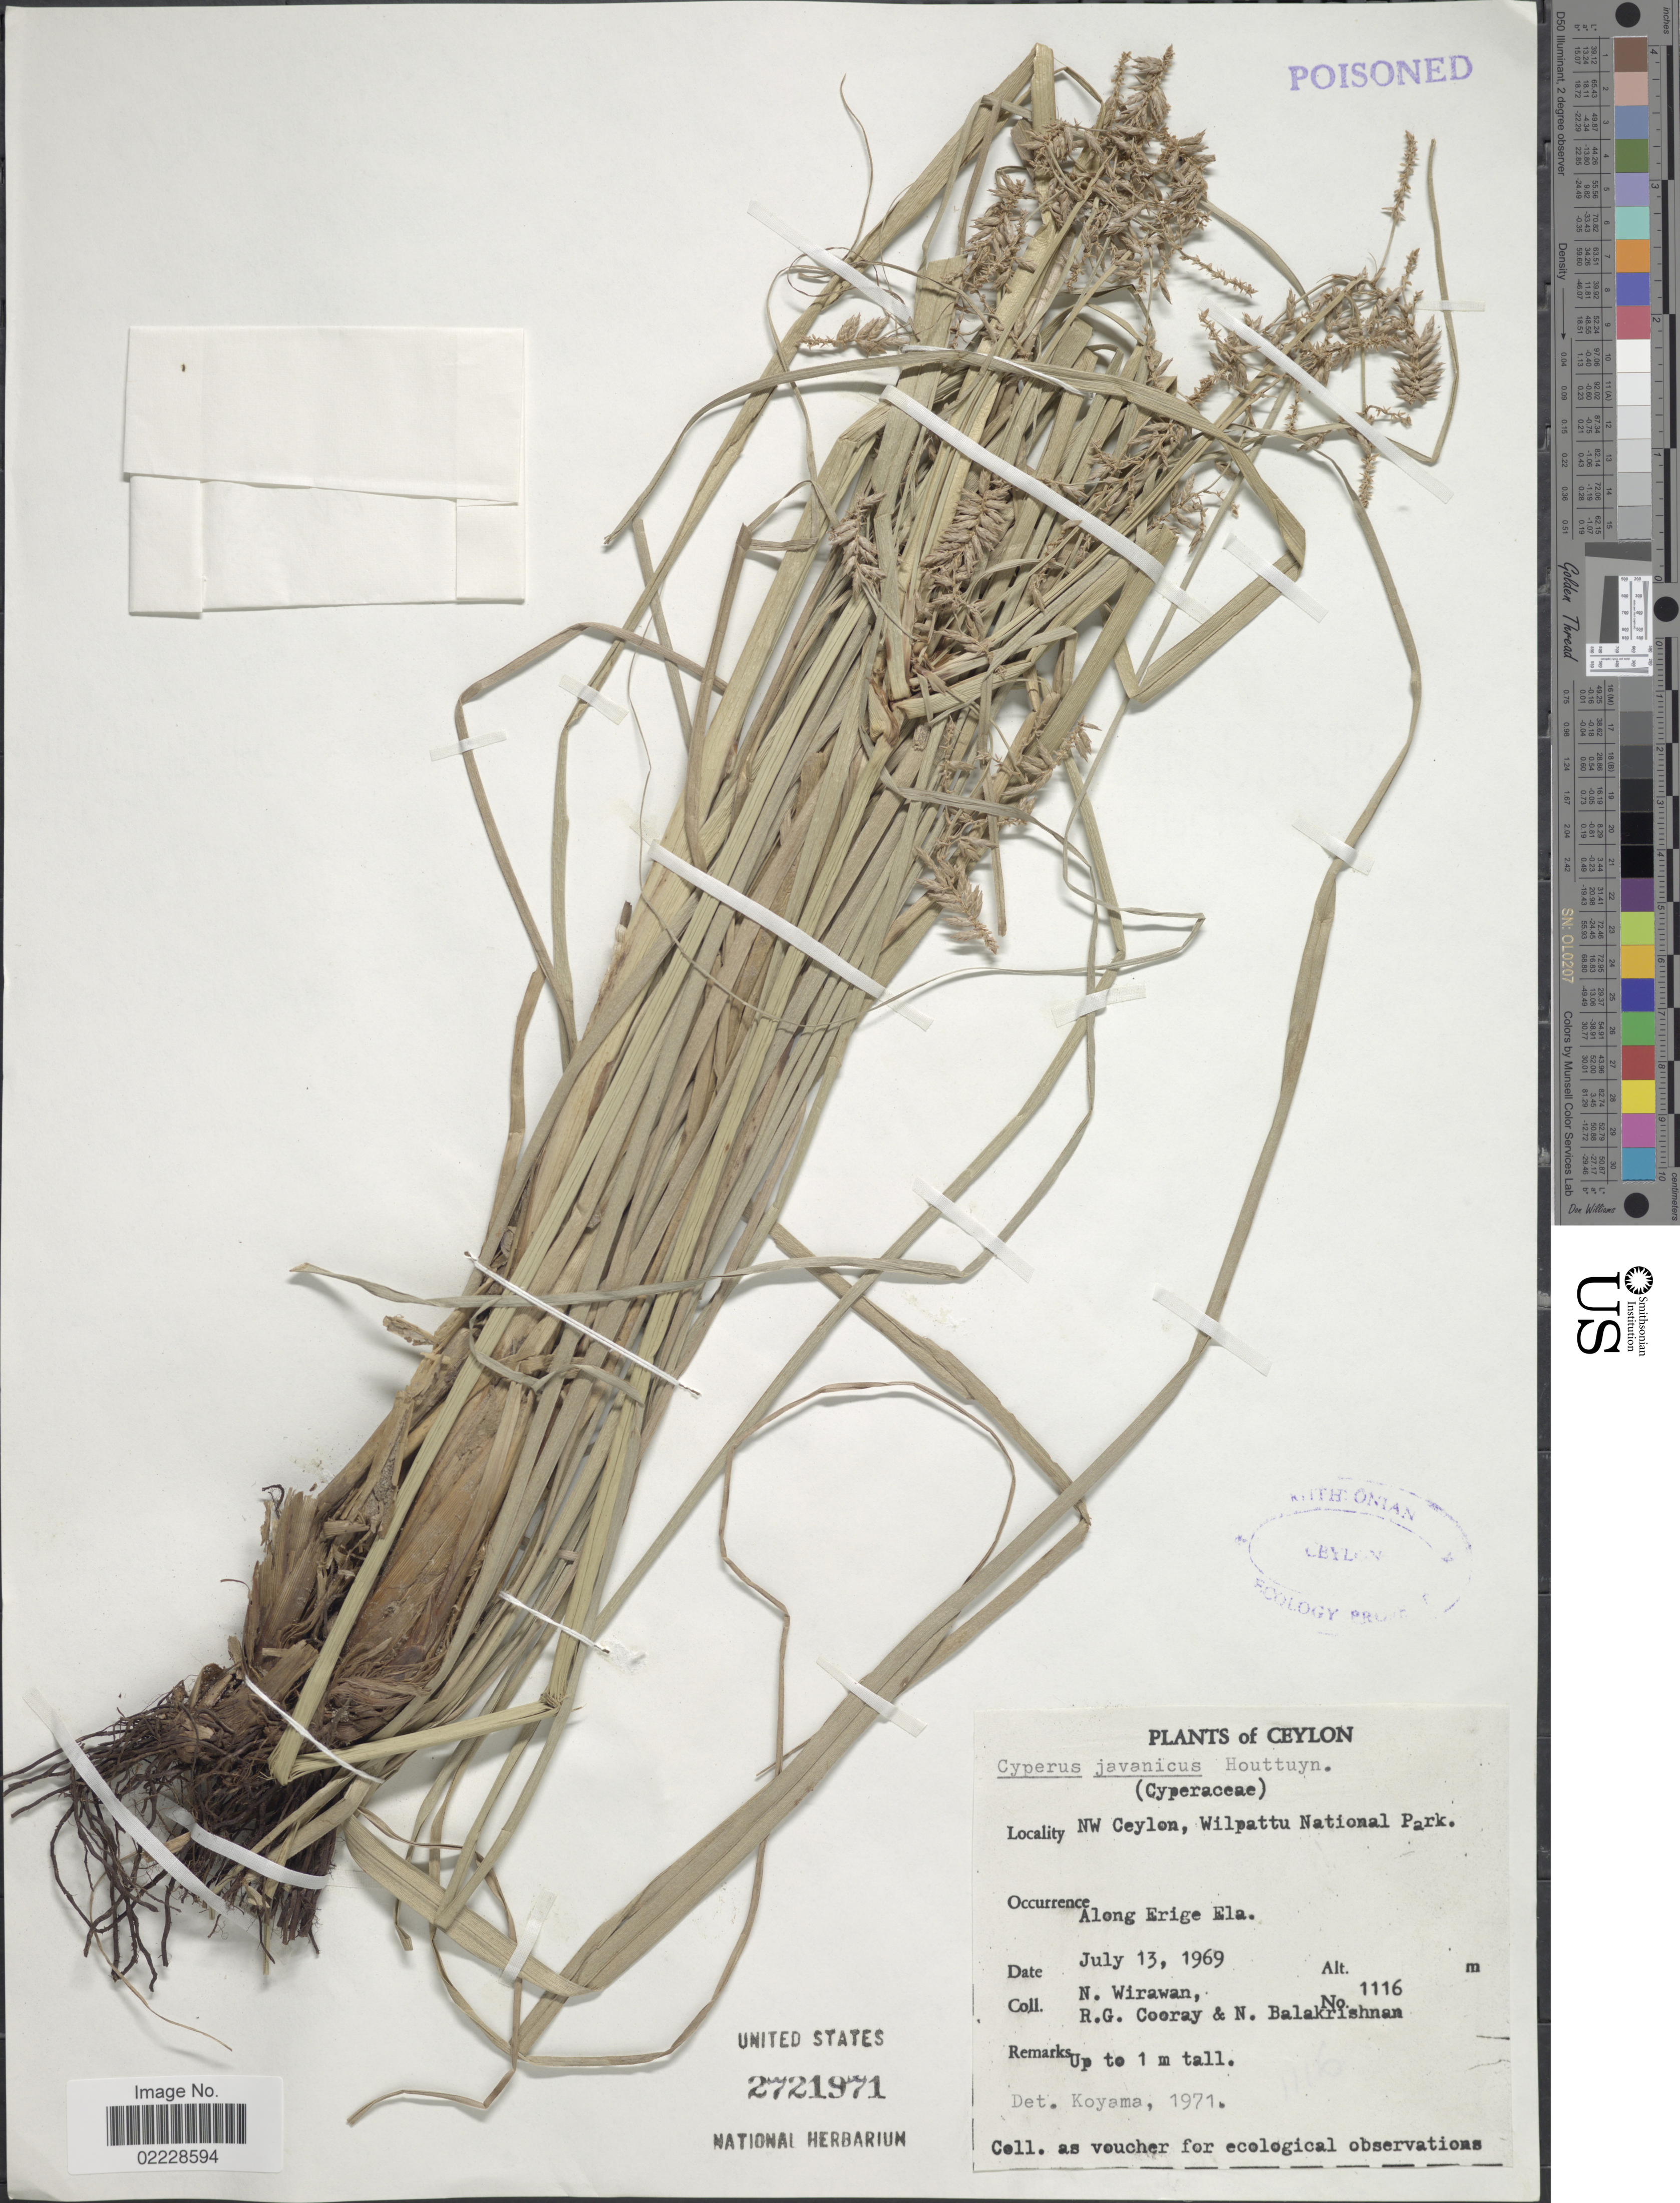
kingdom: Plantae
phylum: Tracheophyta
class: Liliopsida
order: Poales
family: Cyperaceae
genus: Cyperus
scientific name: Cyperus javanicus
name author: Houtt.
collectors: N. Wirawan, R. Cooray & N. Balakrishnan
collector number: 1116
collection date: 1969-07-13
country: Sri Lanka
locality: Ceylon, Along Erige Ela. NW Ceylon, Wilpattu National Park.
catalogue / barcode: US 2721971